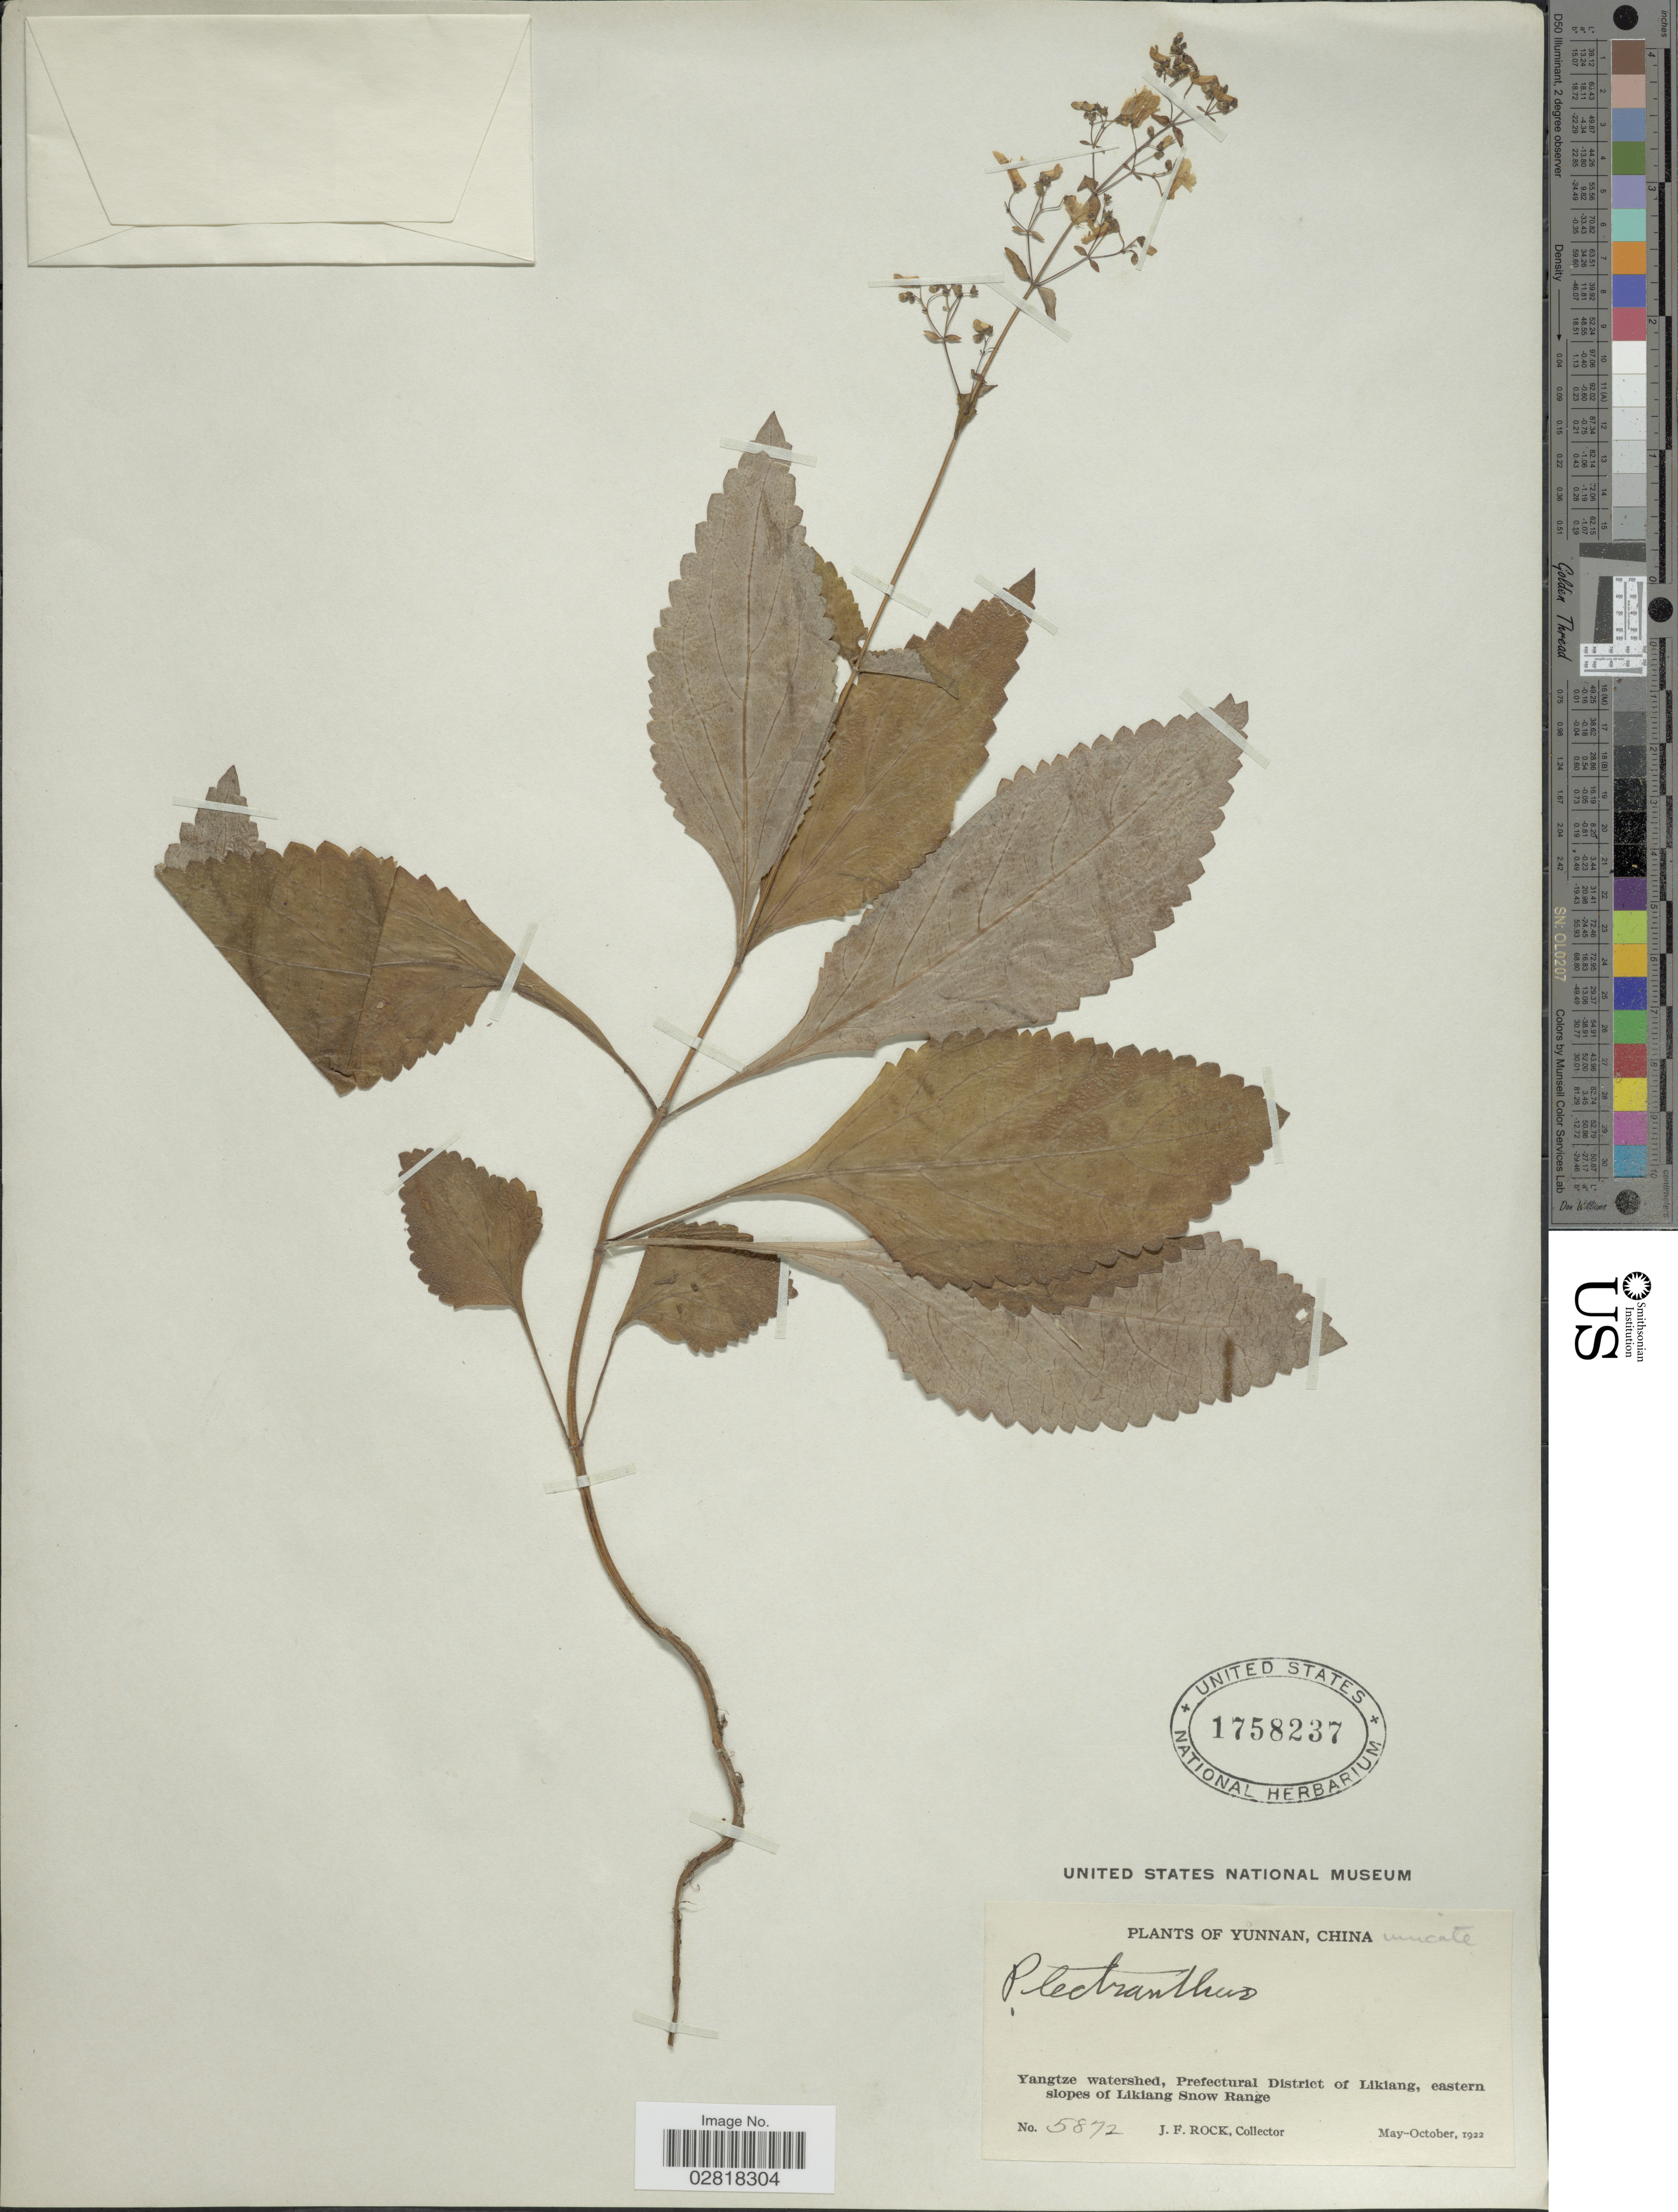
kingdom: Plantae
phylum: Tracheophyta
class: Magnoliopsida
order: Lamiales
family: Lamiaceae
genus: Plectranthus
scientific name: Plectranthus sp.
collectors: J. Rock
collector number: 5872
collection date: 1922-05/1922-10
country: China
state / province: Yunnan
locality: Yangtze watershed, Prefectural District of Likiang, eastern slopes of Likiang Snow Range.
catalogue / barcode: US 1758237